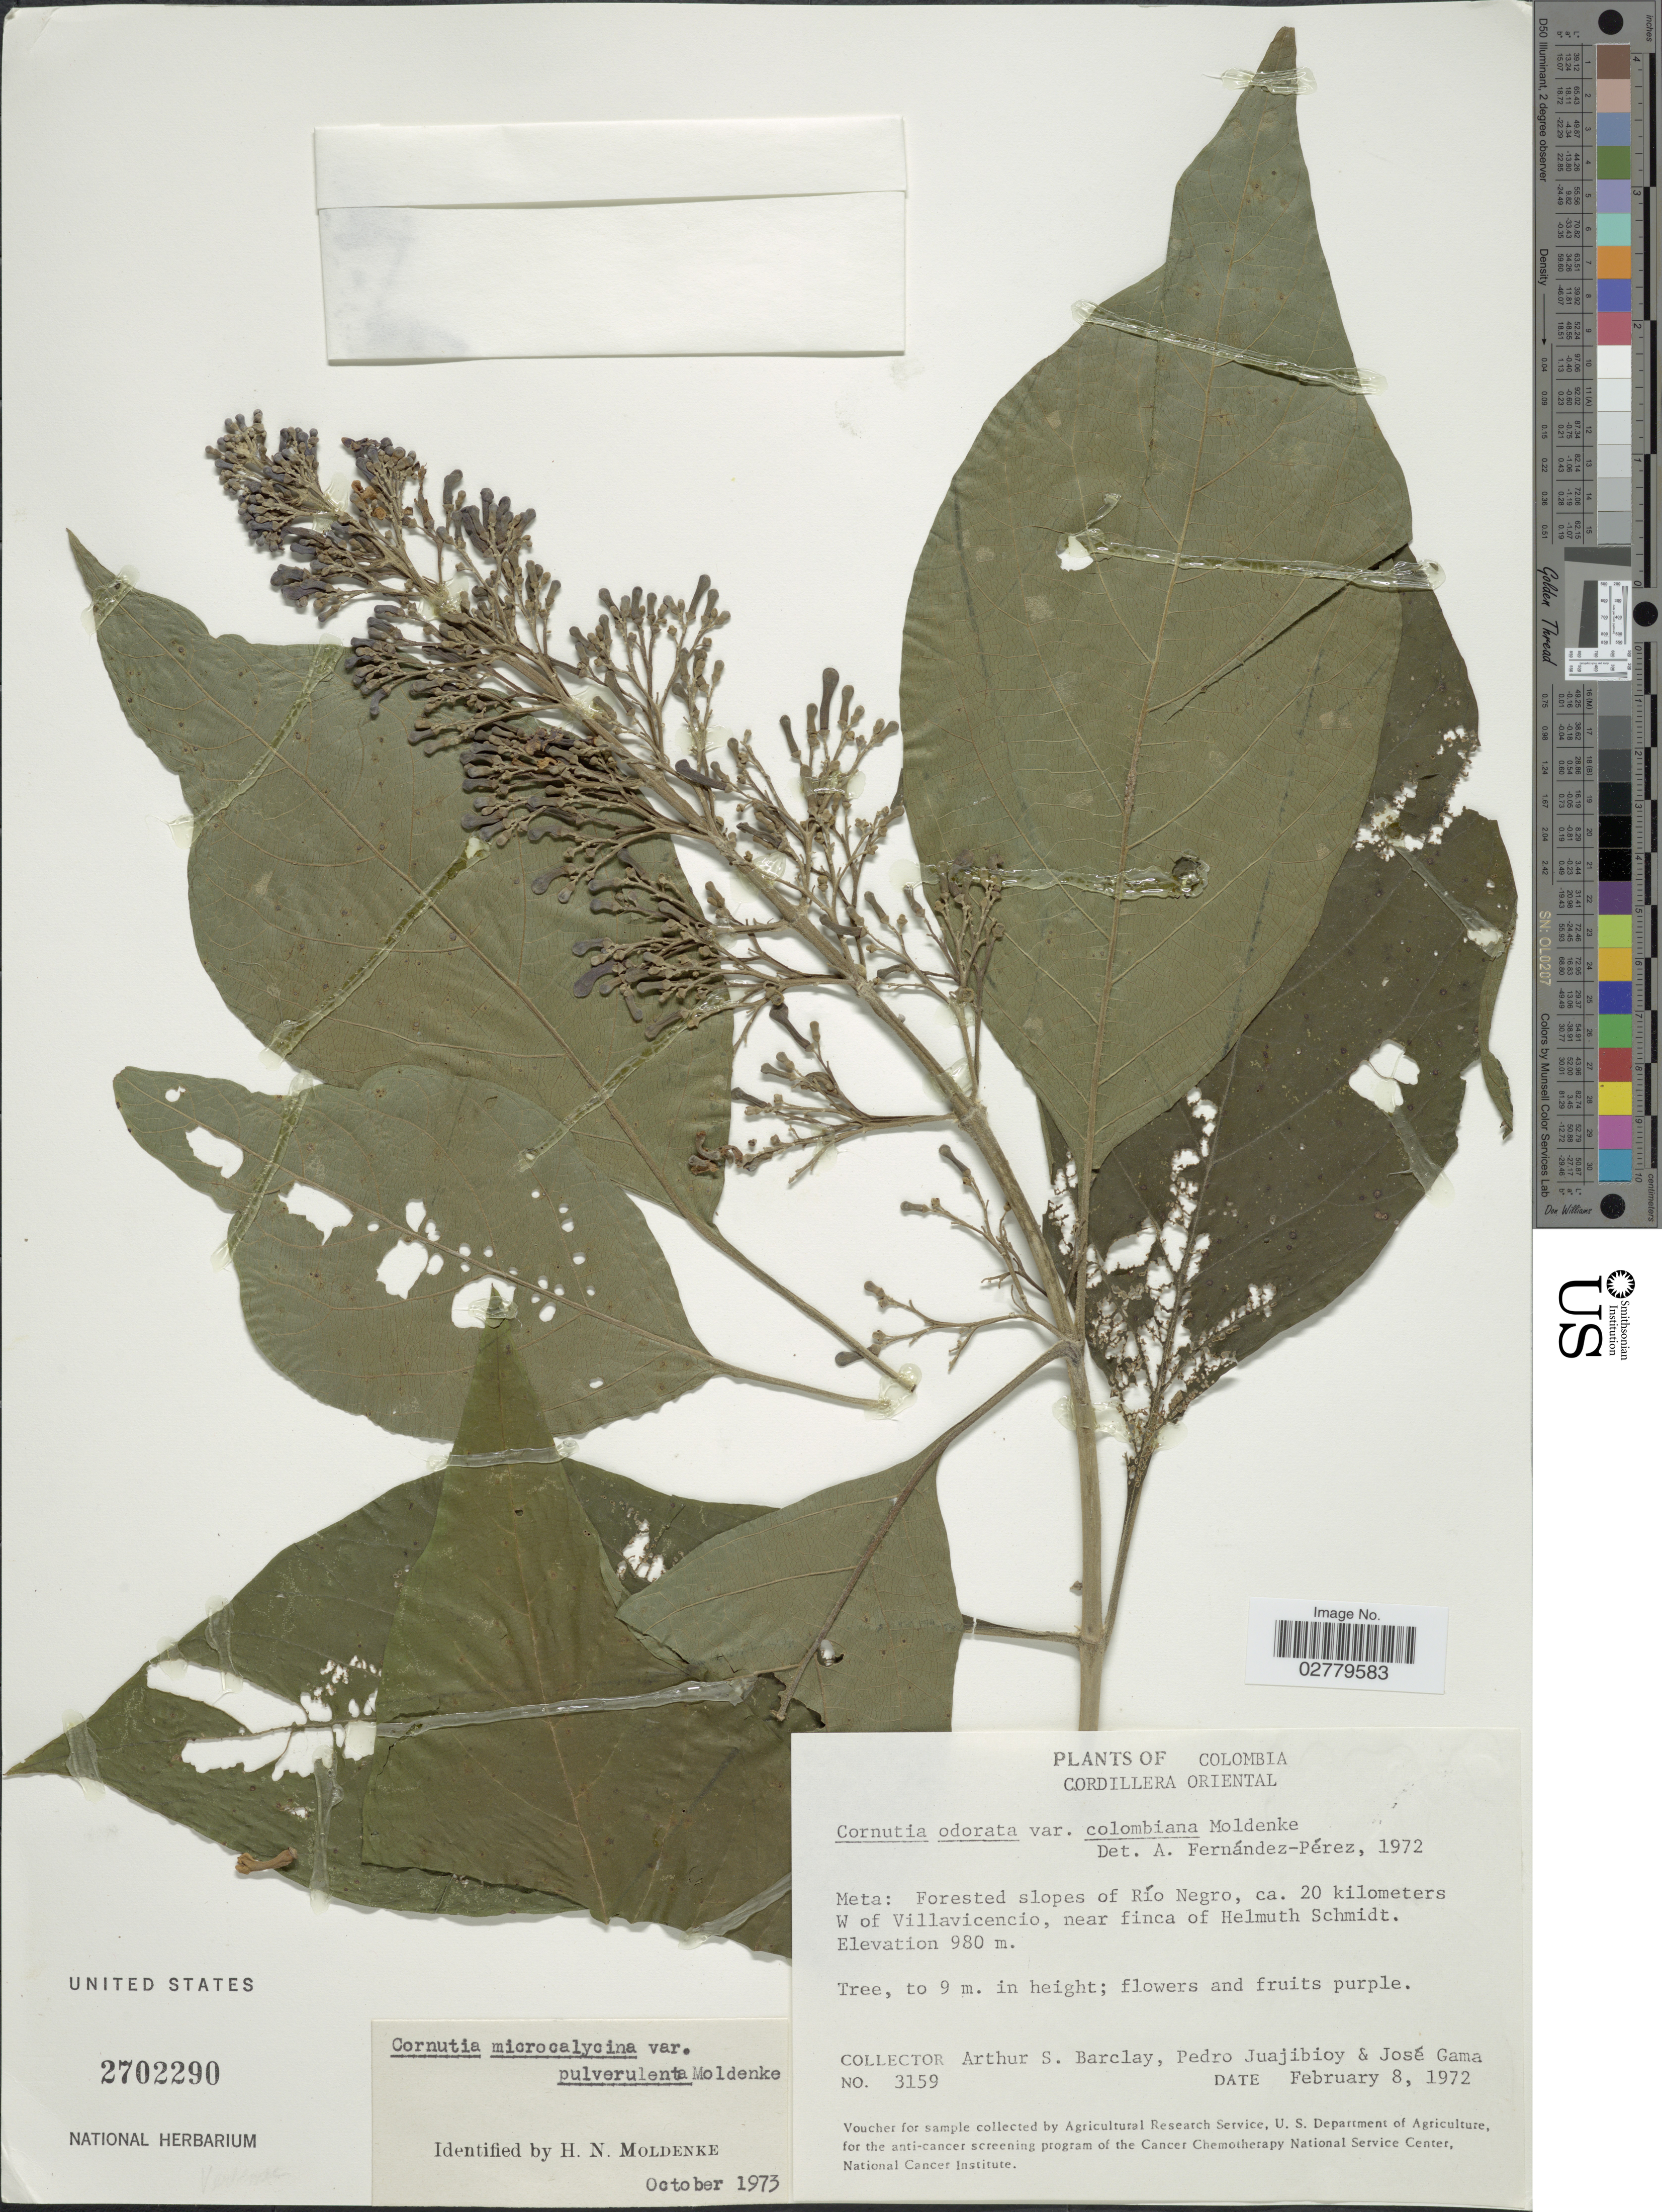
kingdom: Plantae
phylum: Tracheophyta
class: Magnoliopsida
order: Lamiales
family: Lamiaceae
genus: Cornutia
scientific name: Cornutia microcalycina var. pulverulenta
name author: Moldenke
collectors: A. S. Barclay, P. Juajibioy & J. Gama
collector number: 3159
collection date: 1972-02-08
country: Colombia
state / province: Meta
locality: Cordillera Oriental. Forested slopes of Río Negro, ca. 20 kilometers W of Villavicencio, near finca of Helmuth Schmidt.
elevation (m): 980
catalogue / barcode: US 2702290